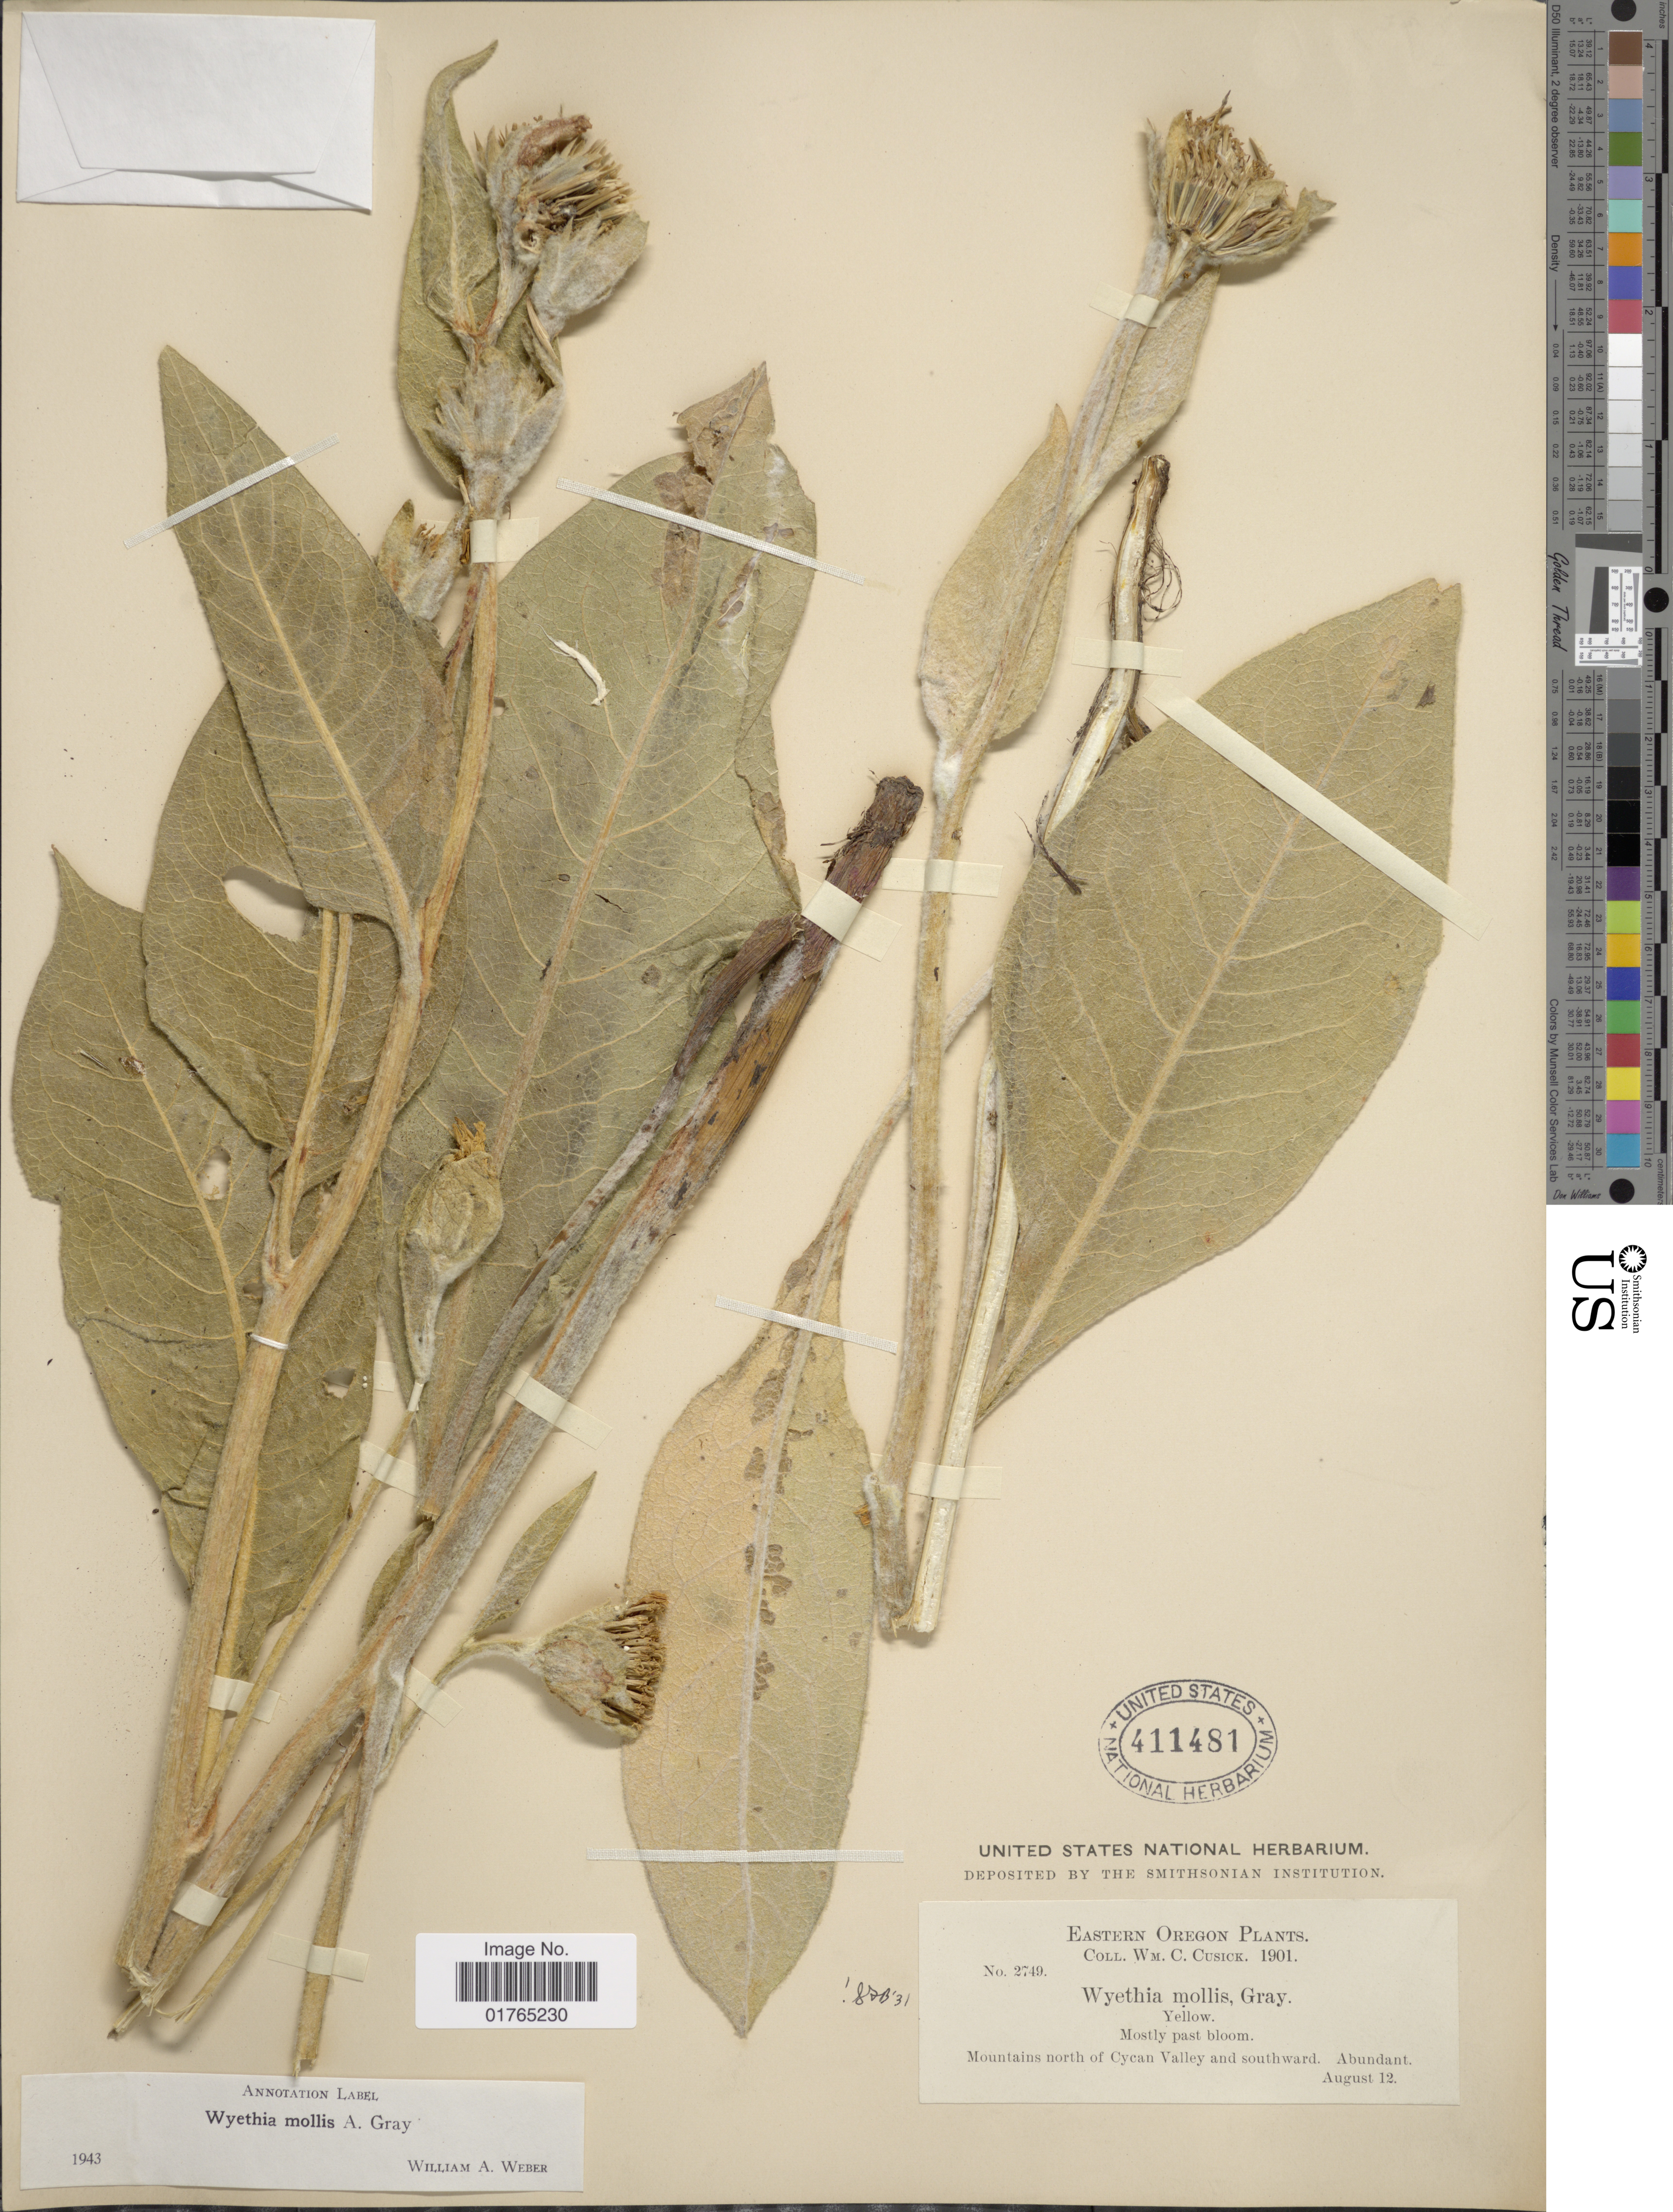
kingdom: Plantae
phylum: Tracheophyta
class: Magnoliopsida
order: Asterales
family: Asteraceae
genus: Wyethia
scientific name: Wyethia mollis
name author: A. Gray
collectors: W. C. Cusick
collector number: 2749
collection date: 1901-08-12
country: United States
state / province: Oregon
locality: Eastern Oregon, mostly past bloom, Mountains north of Cycan Valley and southward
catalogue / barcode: US 411481